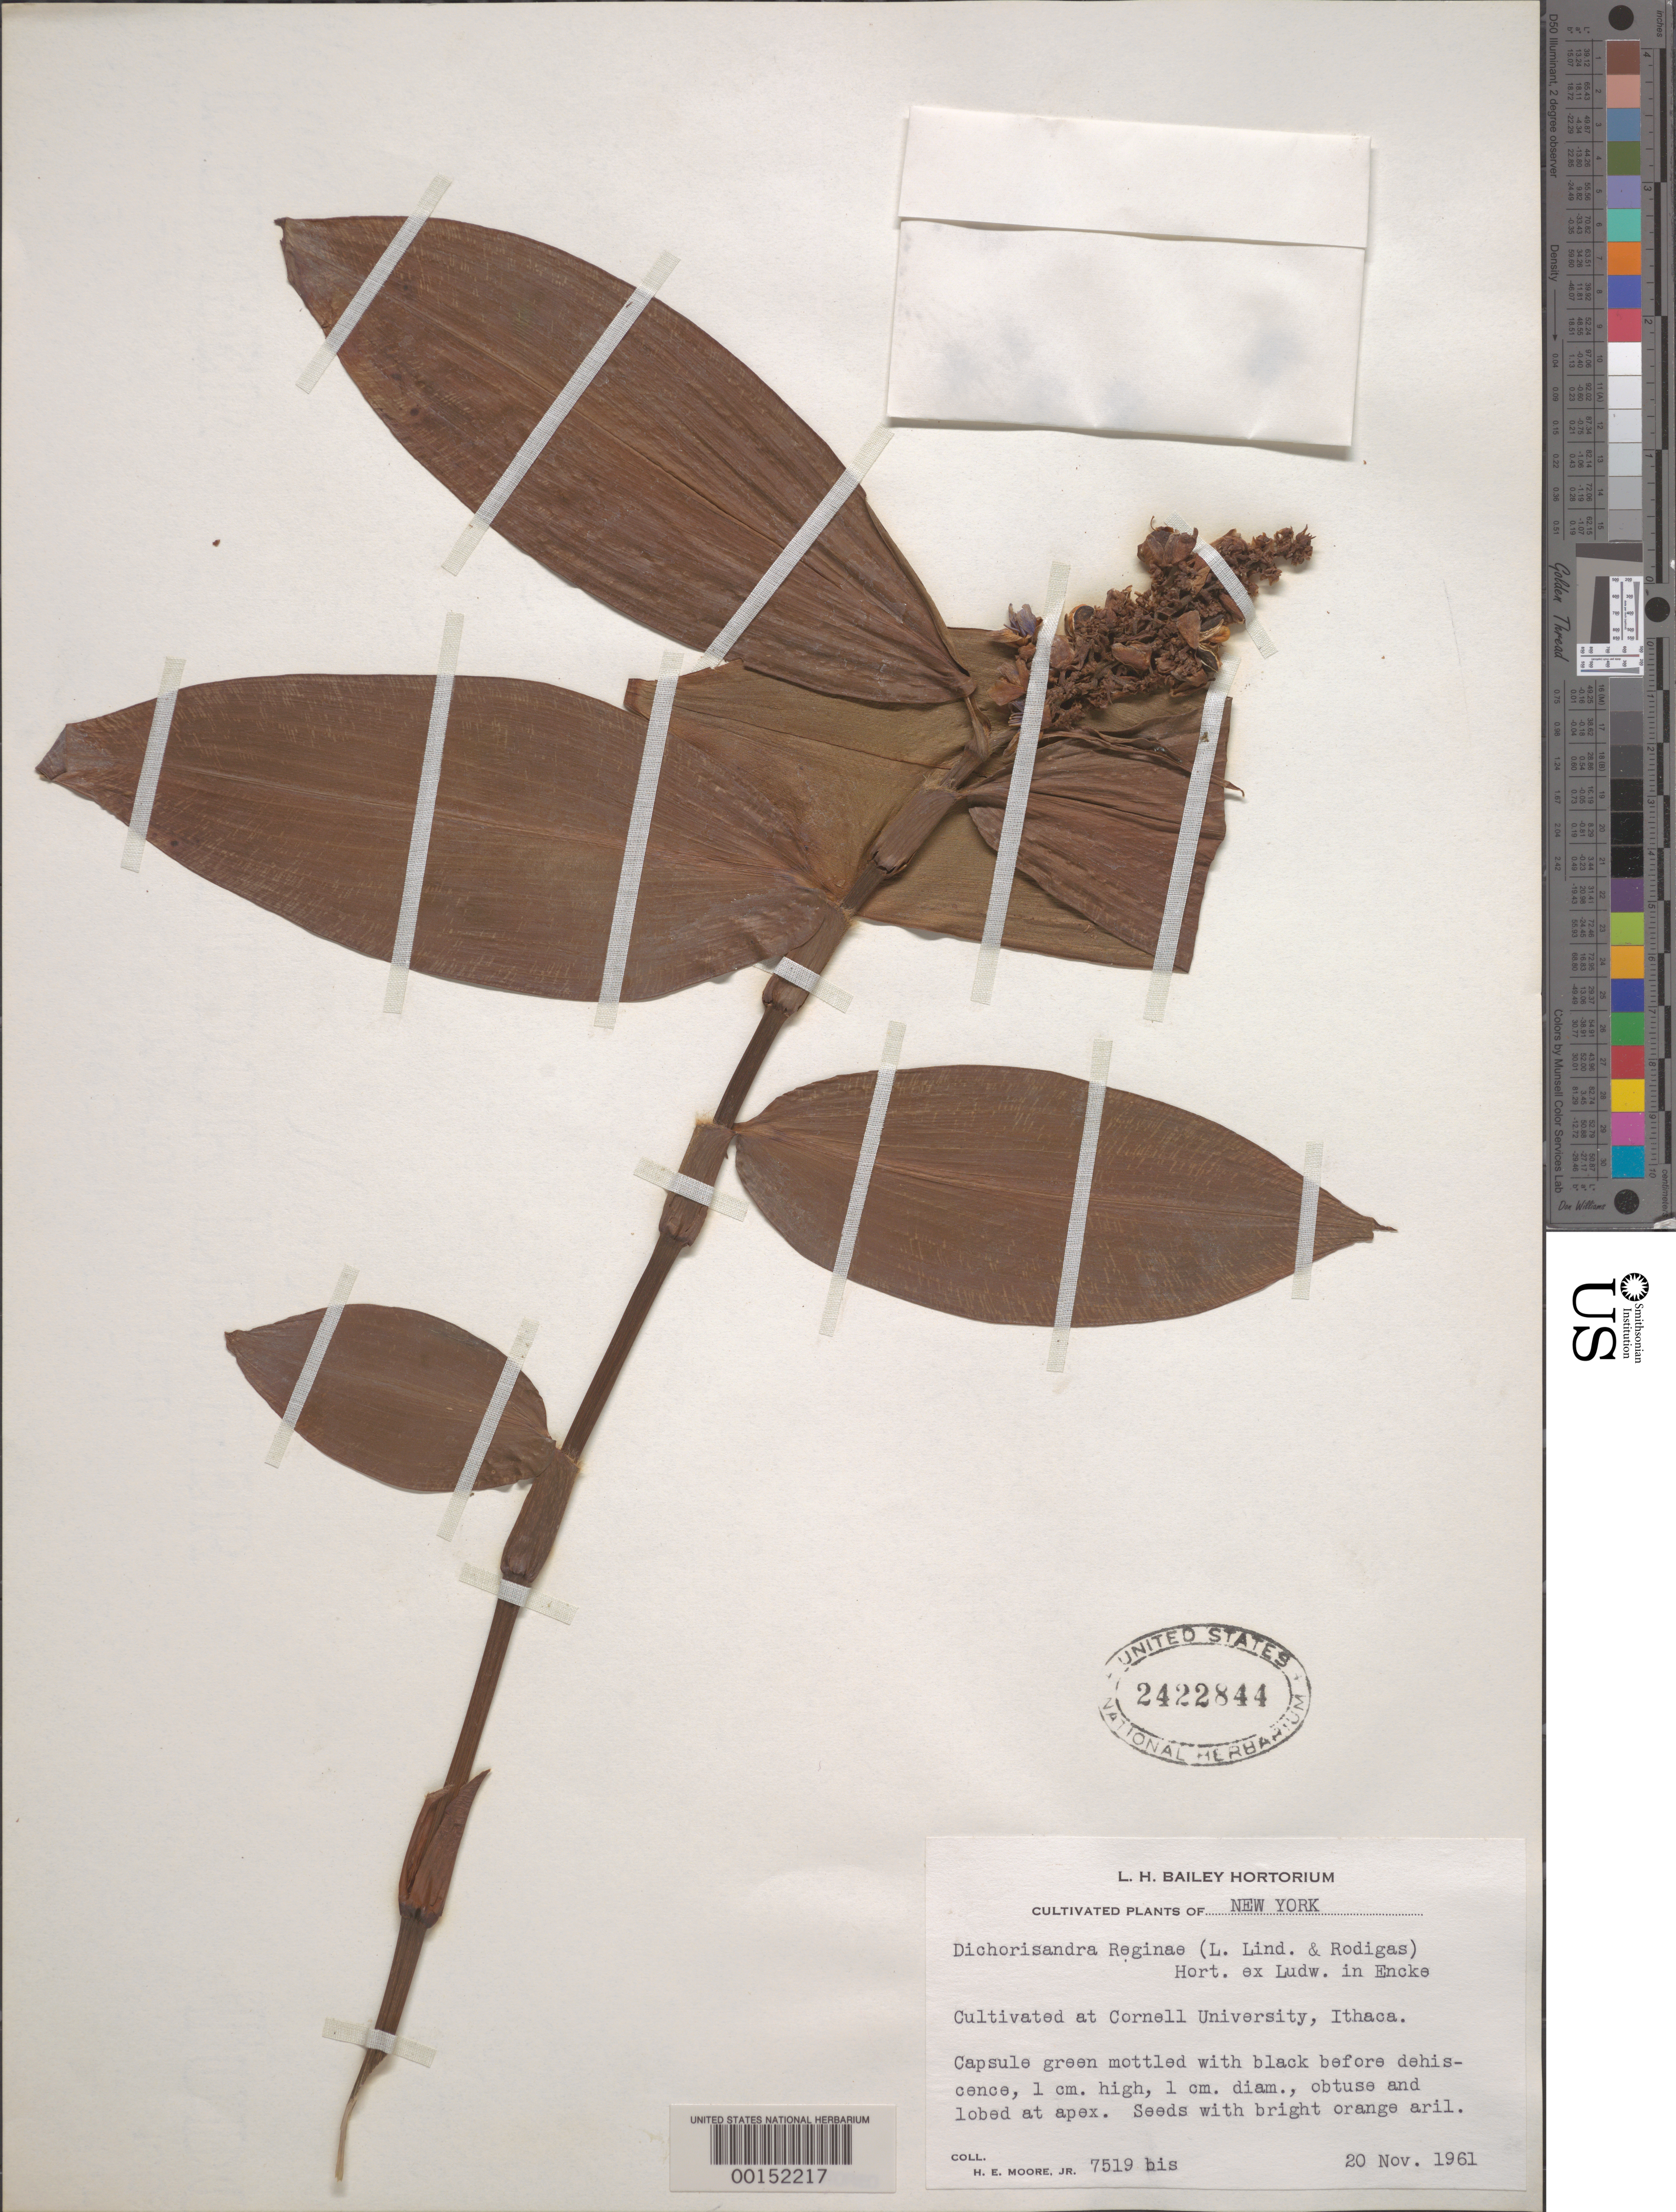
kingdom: Plantae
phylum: Tracheophyta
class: Liliopsida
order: Commelinales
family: Commelinaceae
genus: Dichorisandra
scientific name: Dichorisandra reginae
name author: (L. Linden & Rodigas) H.E. Moore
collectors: H. E. Moore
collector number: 7519 Bis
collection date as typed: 20 Nov 1961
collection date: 1961-11-20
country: United States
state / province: New York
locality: Cornell university, ithaca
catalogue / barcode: US 2422844